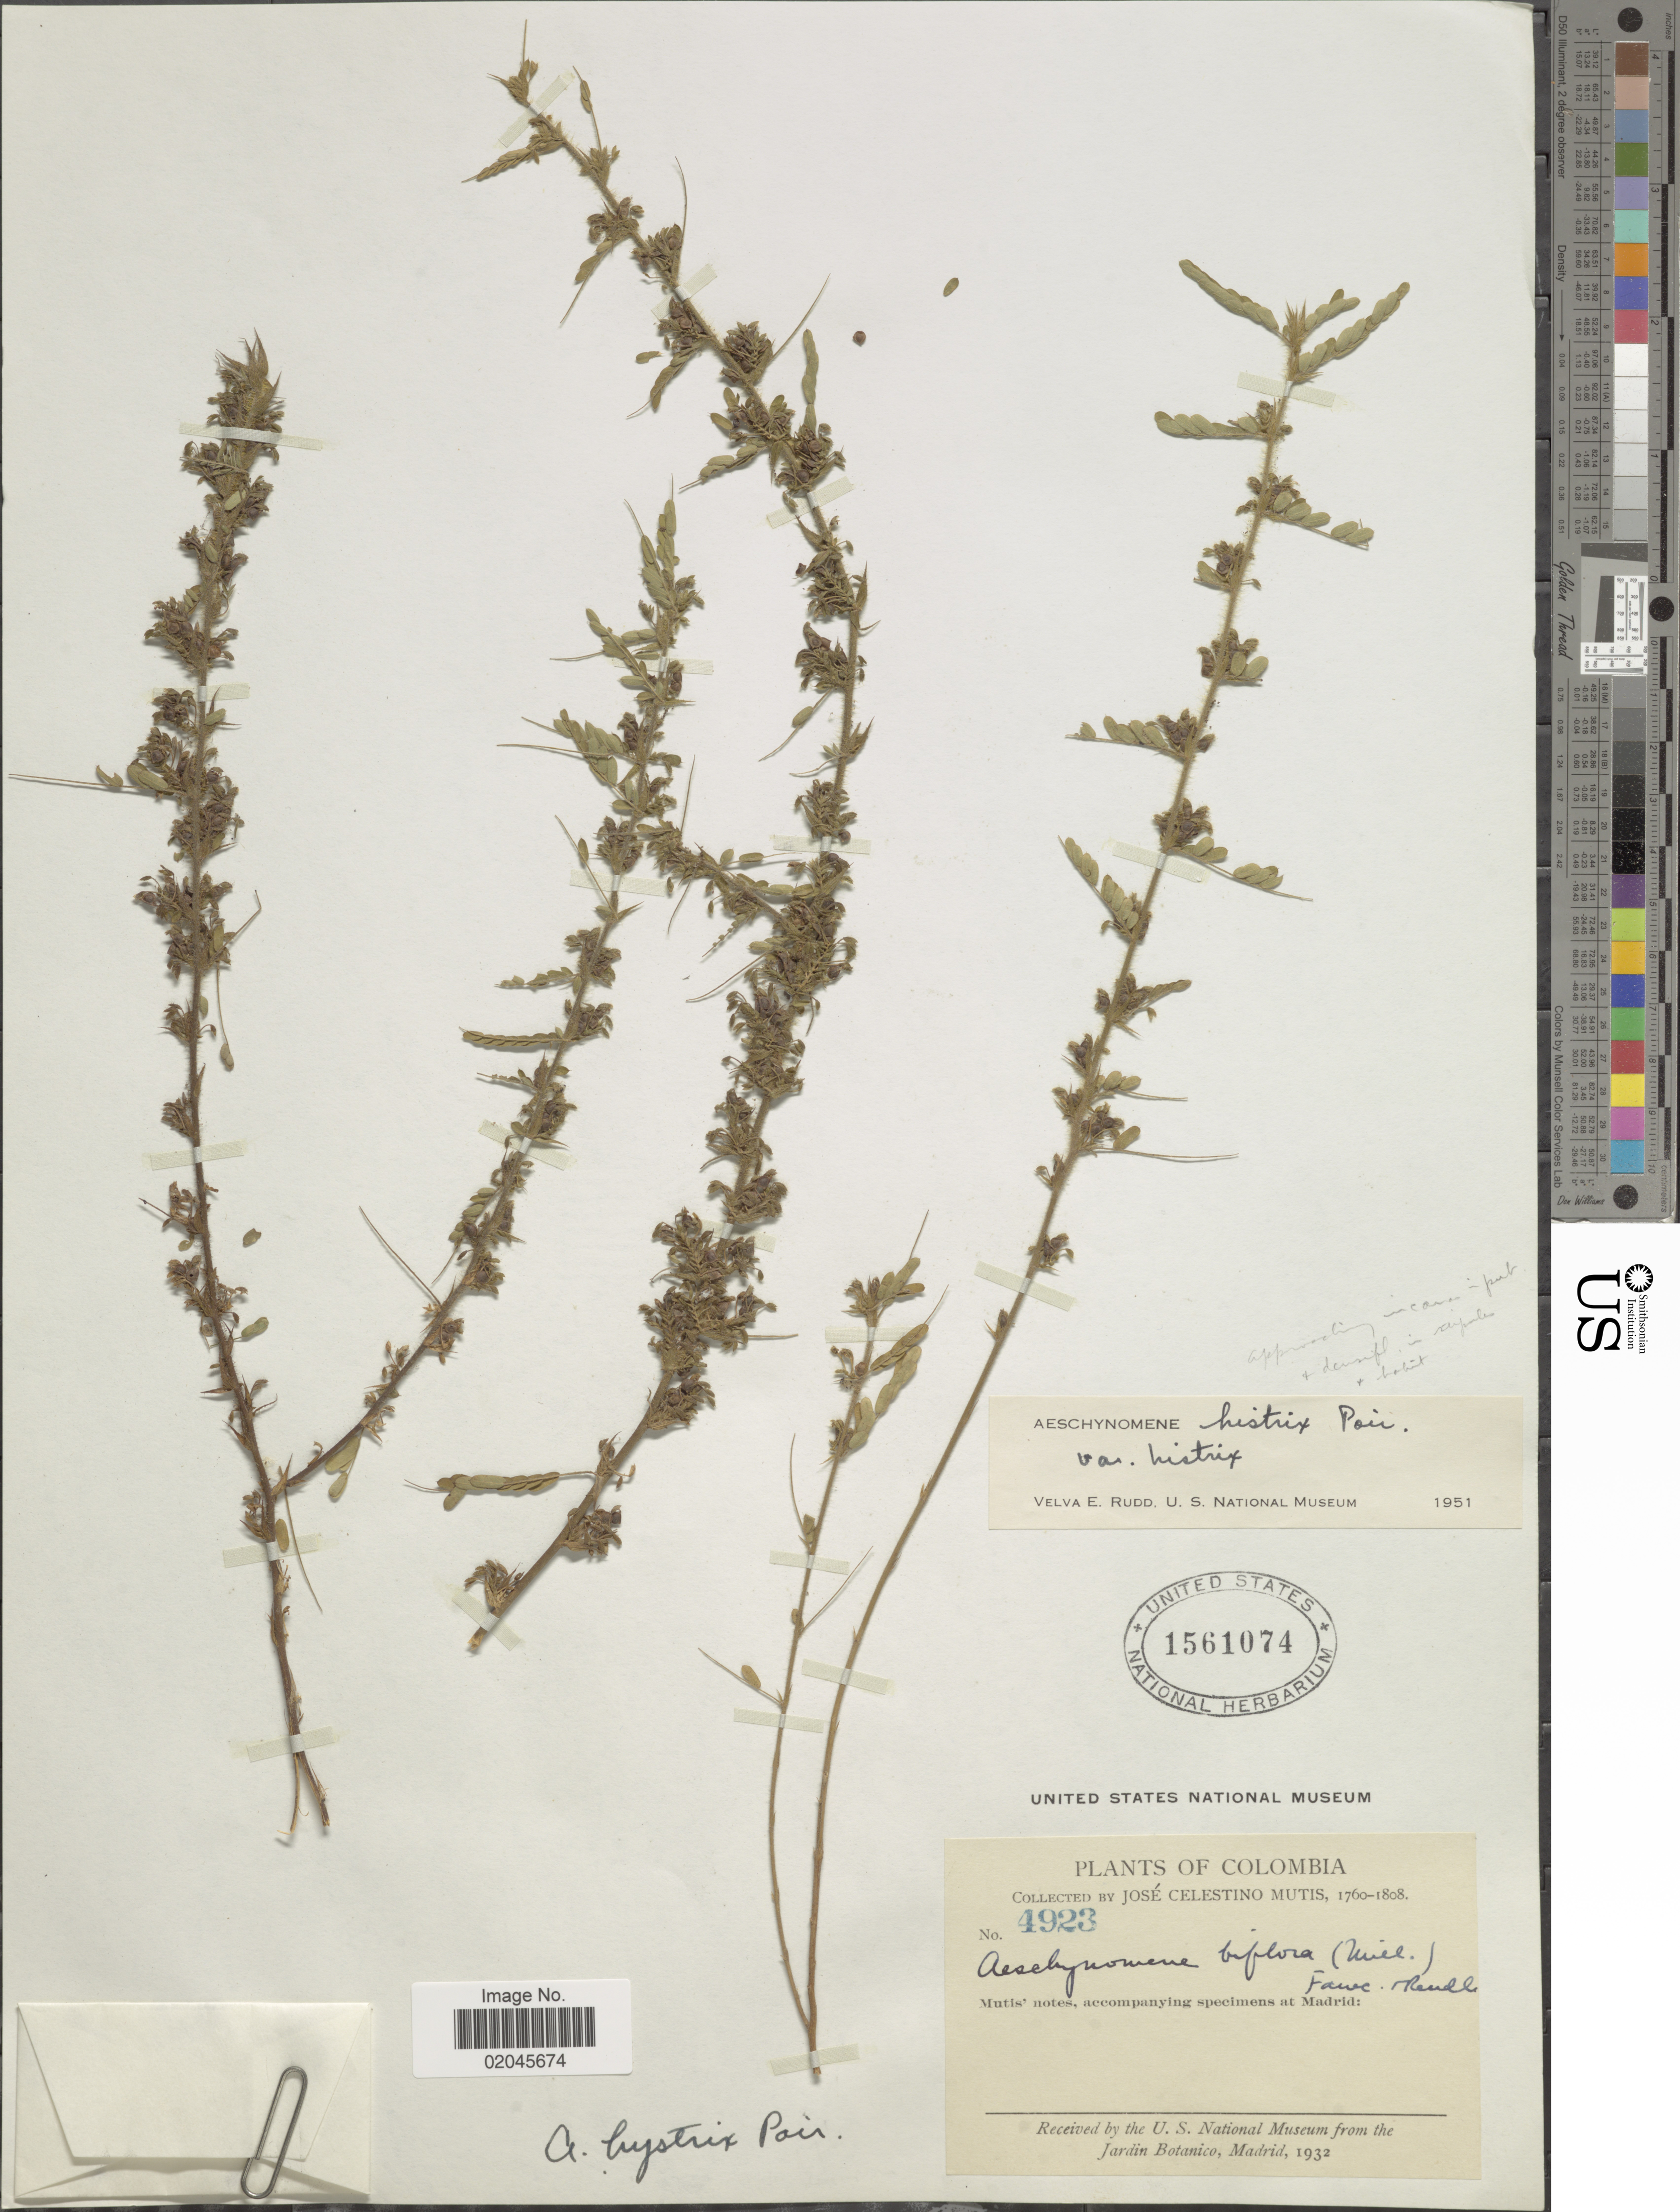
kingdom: Plantae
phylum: Tracheophyta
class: Magnoliopsida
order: Fabales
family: Fabaceae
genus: Aeschynomene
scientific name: Aeschynomene histrix var. histrix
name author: Poir.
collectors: J. C. B. Mutis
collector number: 4923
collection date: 1760/1808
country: Colombia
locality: Fawe: Rendele [unsure placement].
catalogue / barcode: US 1561074